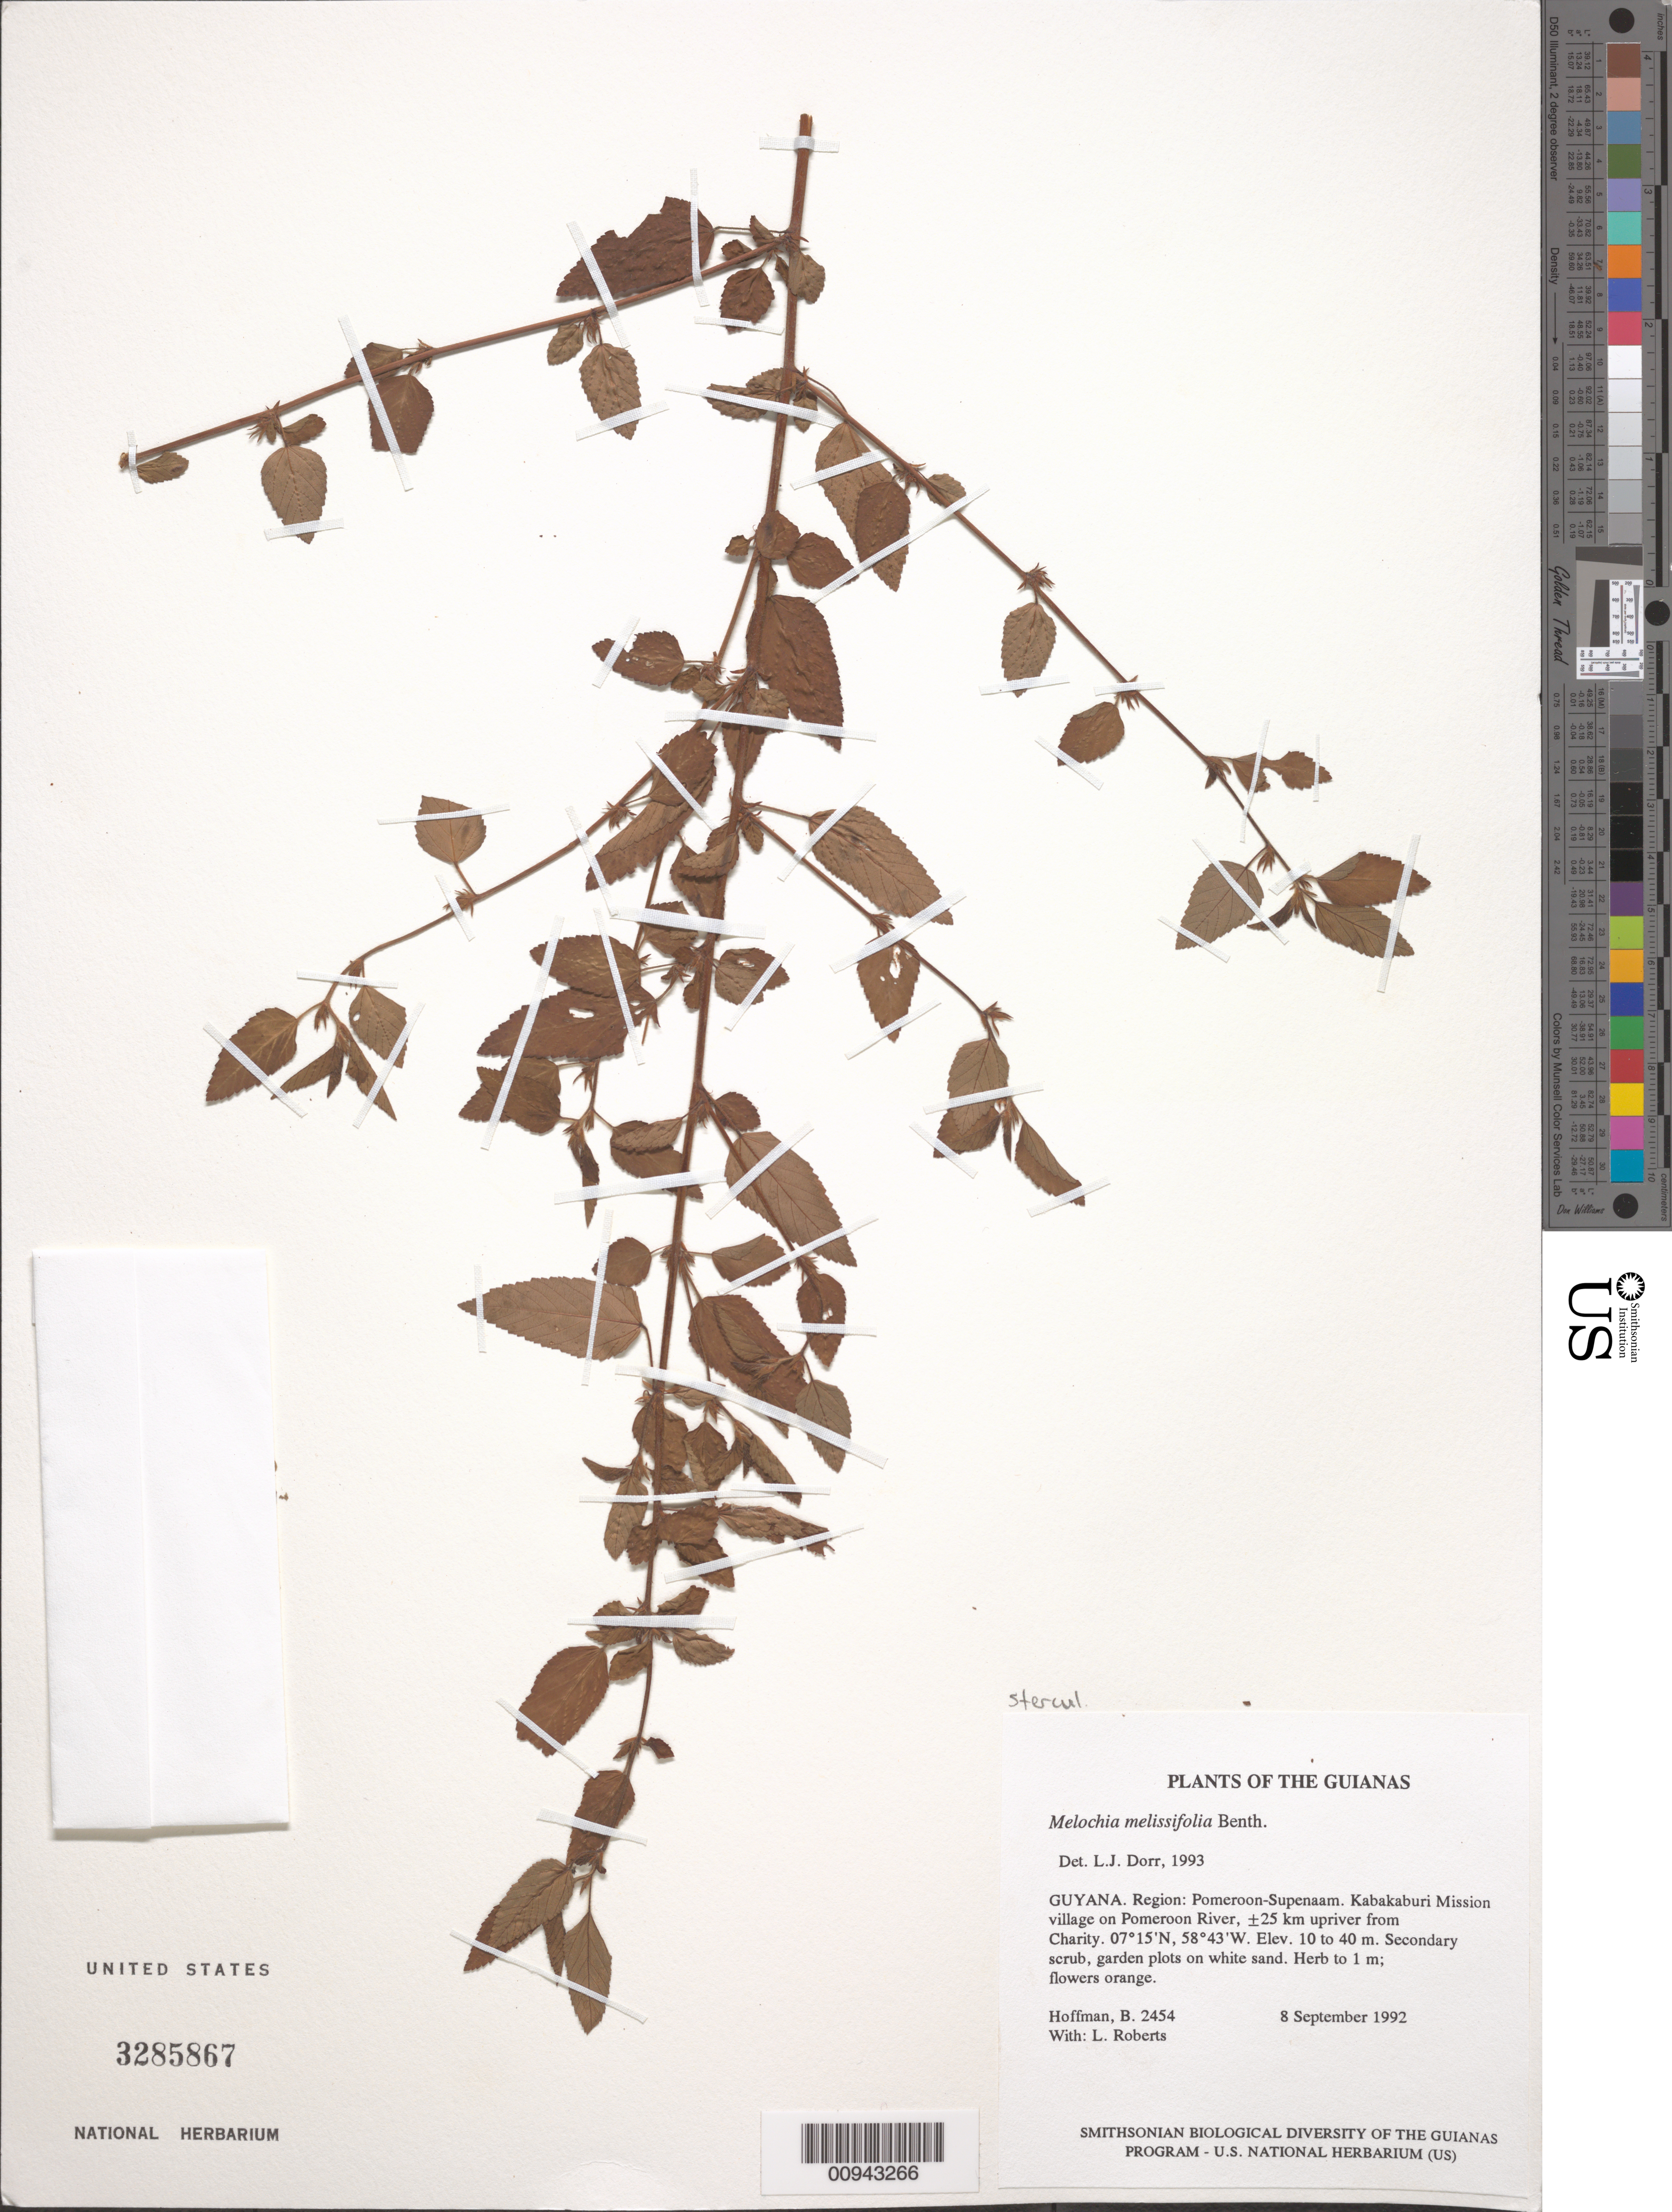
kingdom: Plantae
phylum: Tracheophyta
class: Magnoliopsida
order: Malvales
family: Malvaceae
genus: Melochia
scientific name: Melochia melissifolia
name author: Benth.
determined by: Dorr, L. J., (BOT), Smithsonian Institution - National Museum of Natural History (UNITED STATES)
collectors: B. Hoffman & L. Roberts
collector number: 2454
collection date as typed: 8 September 1992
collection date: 1992-09-08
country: Guyana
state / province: Pomeroon-Supenaam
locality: Kabakaburi Mission village on Pomeroon River, ±25 km upriver from Charity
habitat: Secondary scrub, garden plots on white sand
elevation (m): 10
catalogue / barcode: US 3285867